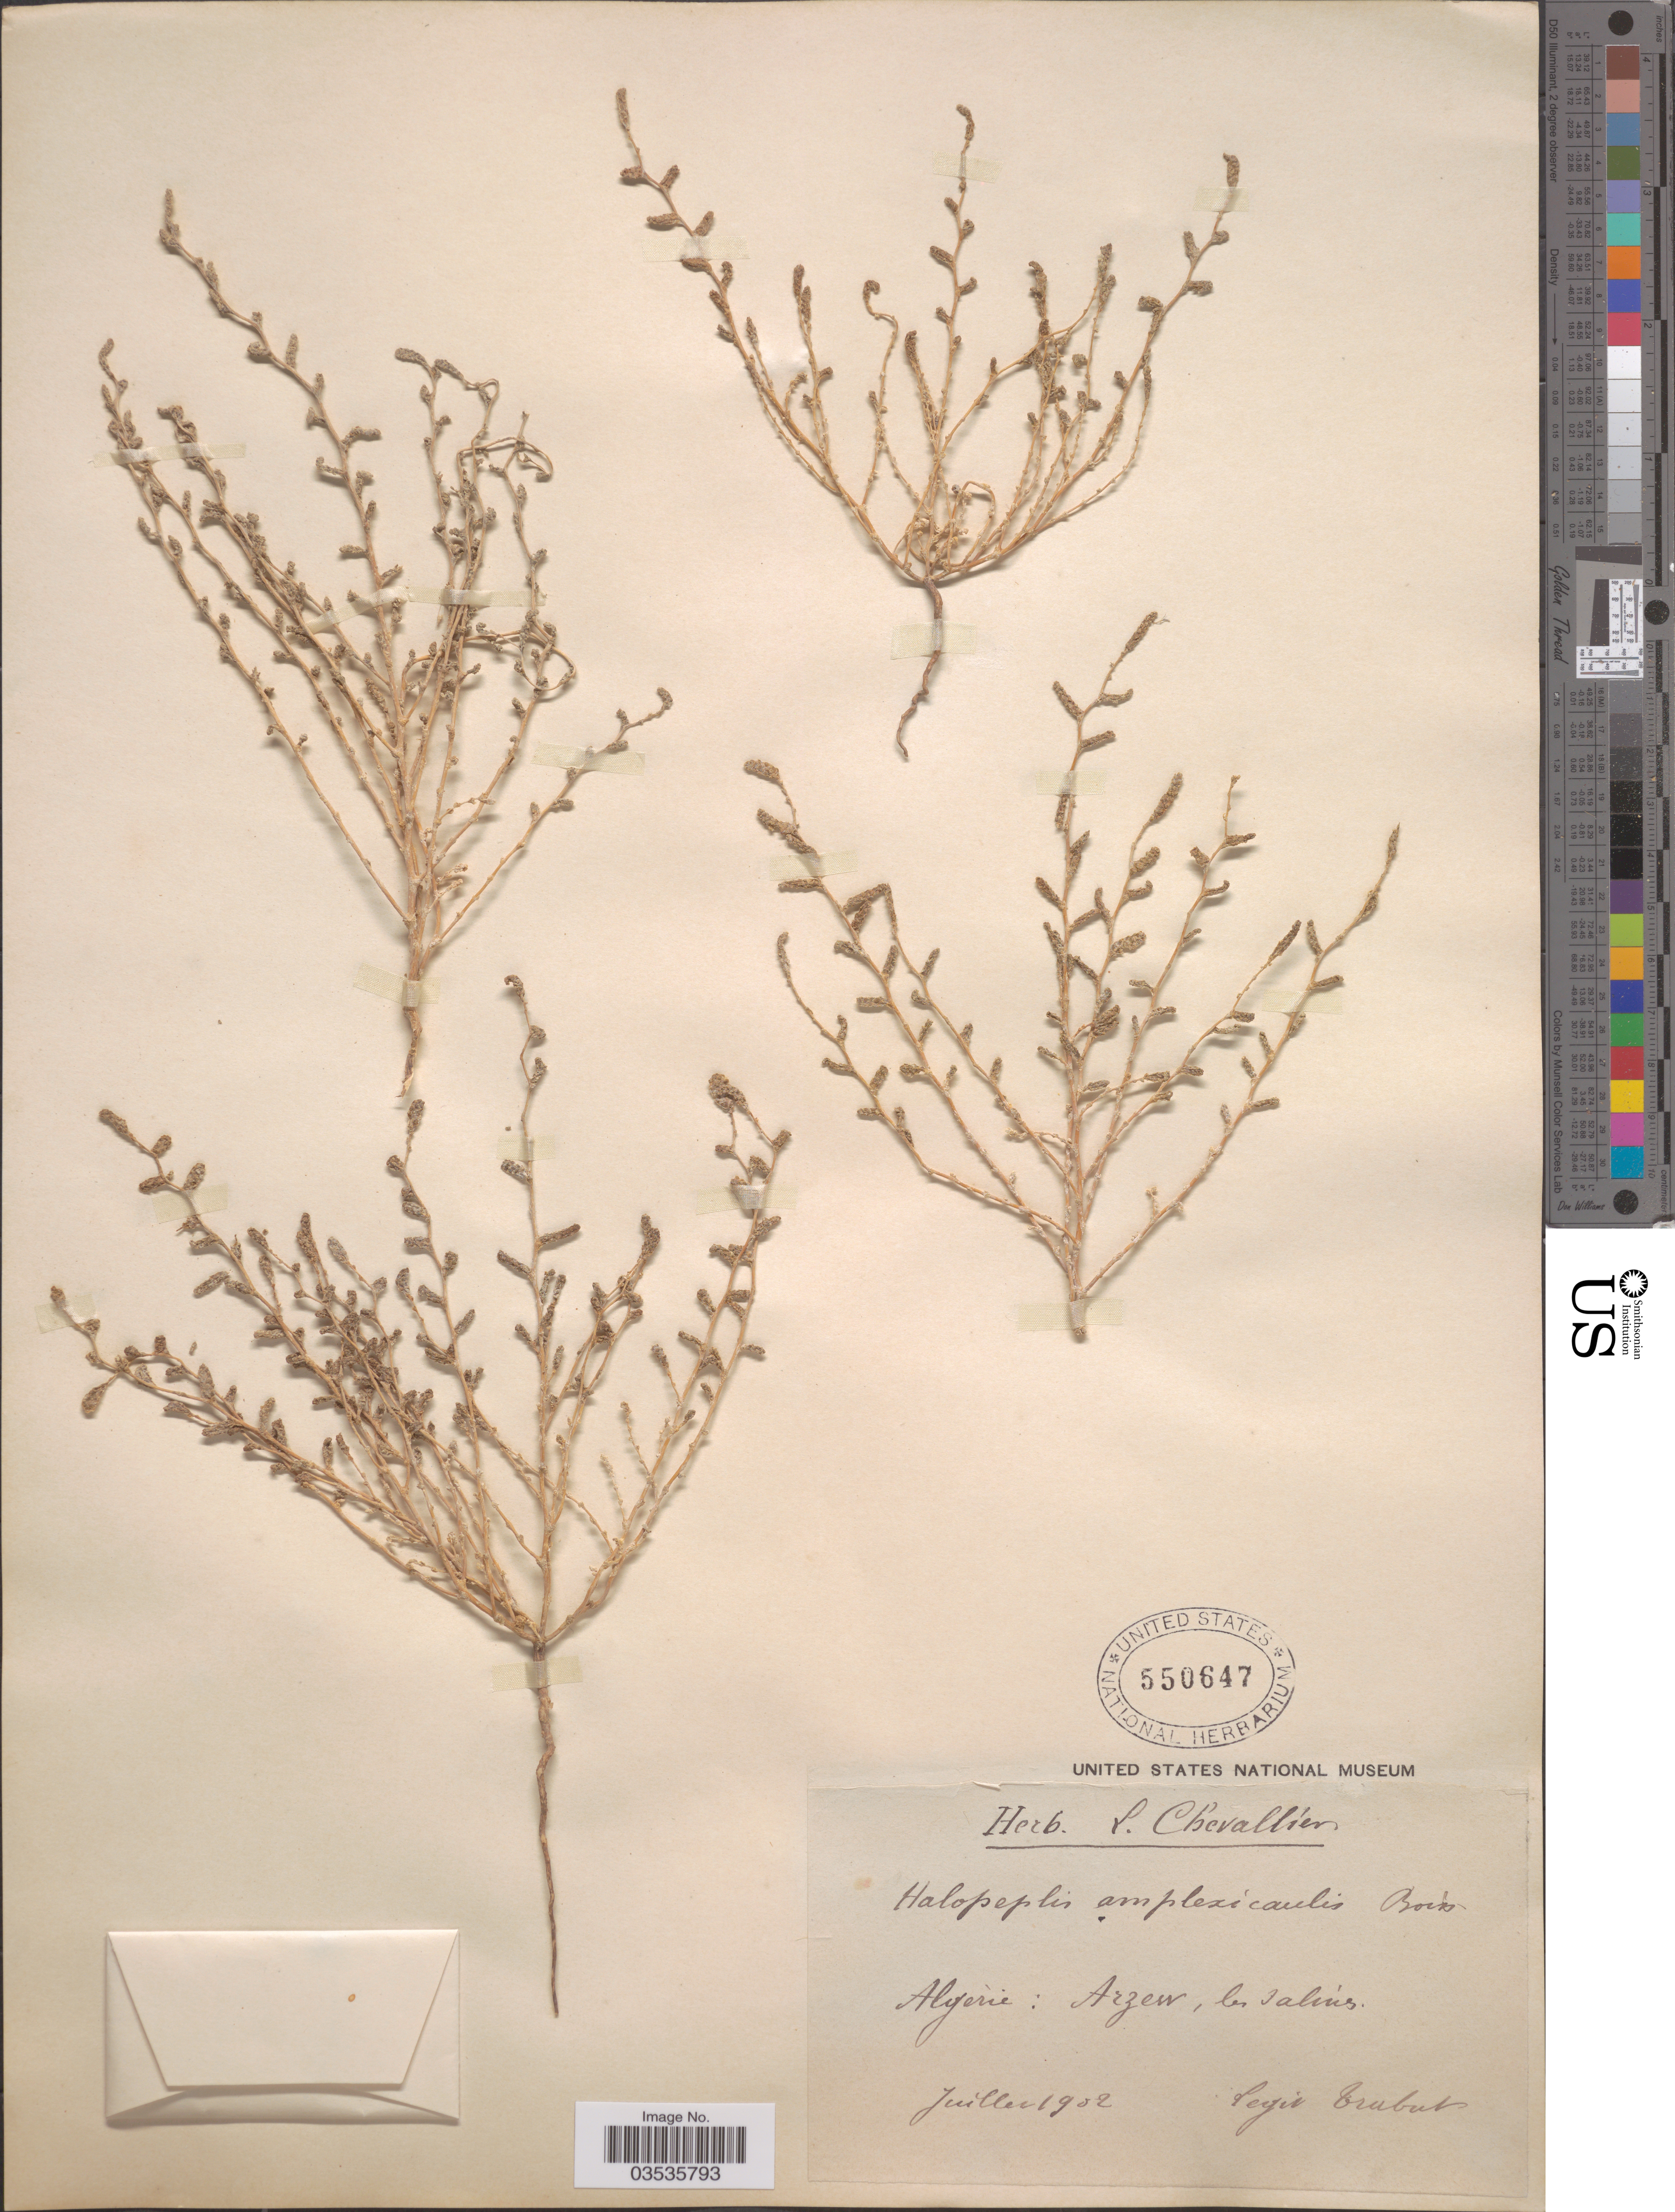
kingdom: Plantae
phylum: Tracheophyta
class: Magnoliopsida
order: Caryophyllales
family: Amaranthaceae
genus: Halopeplis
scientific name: Halopeplis amplexicaulis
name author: (Vahl) Ung.-Sternb. ex Ces. et al.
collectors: Trabut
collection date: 1902-06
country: Algeria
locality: Arzen.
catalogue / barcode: US 550647